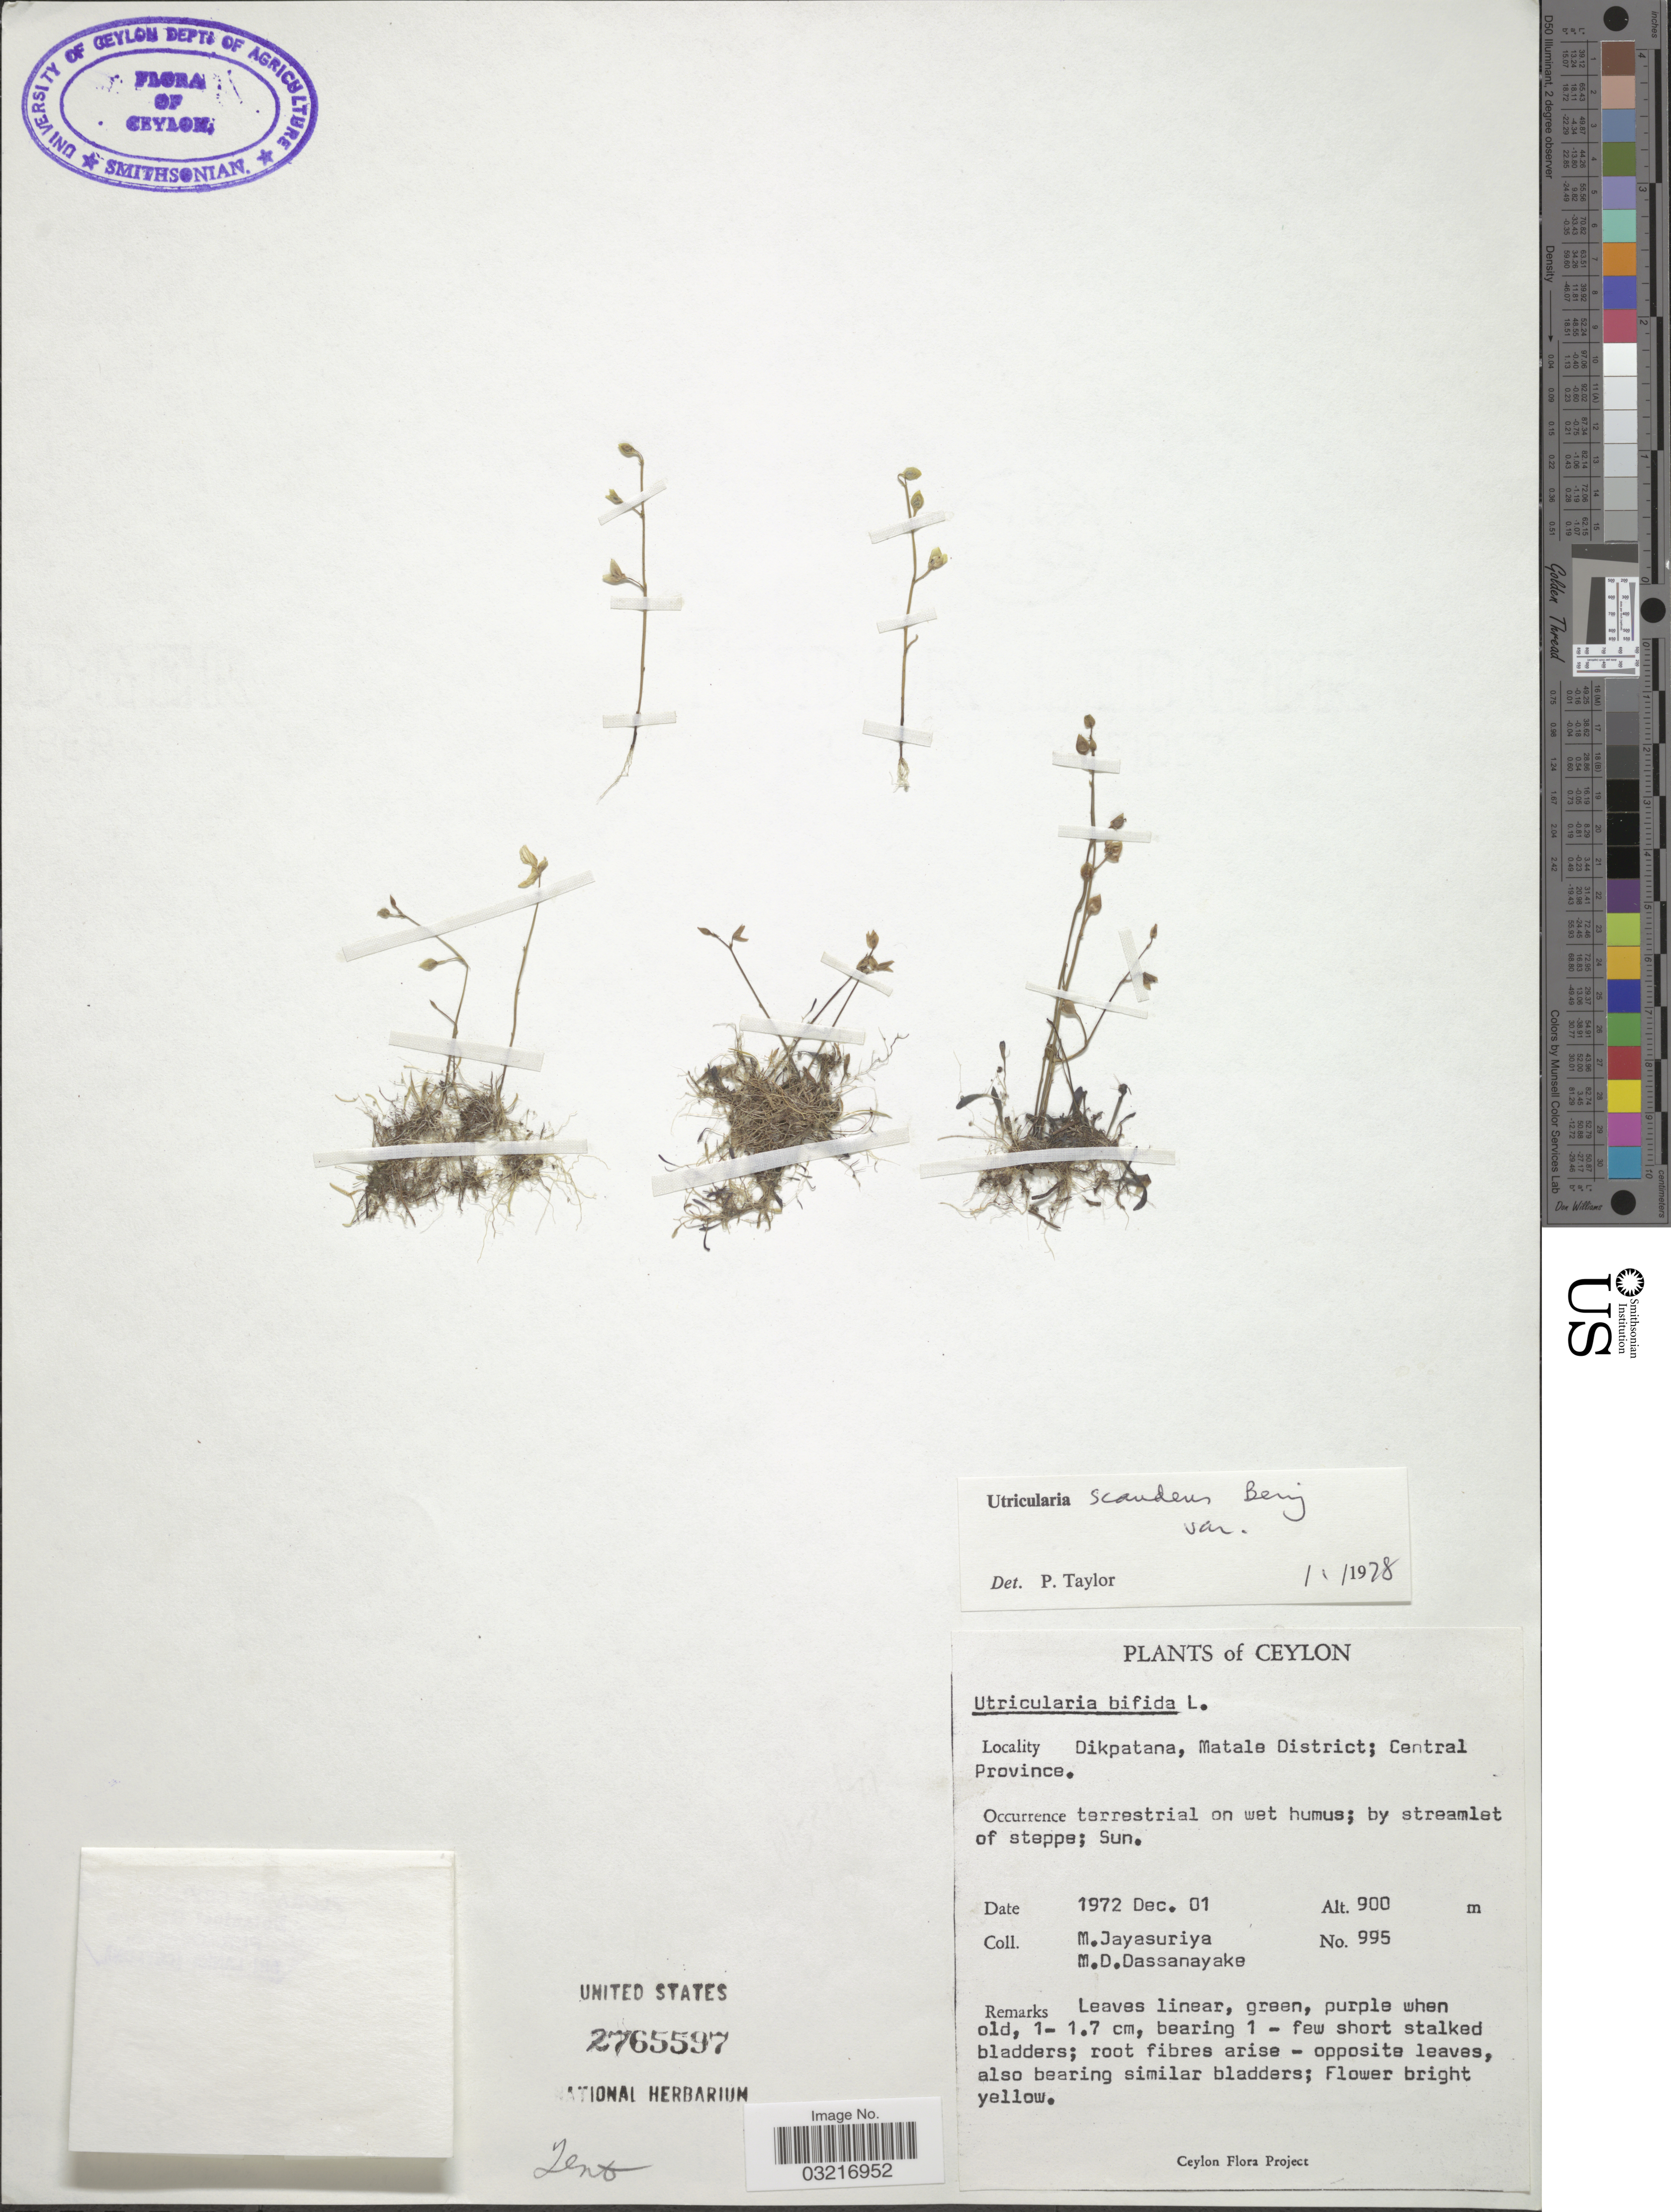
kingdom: Plantae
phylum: Tracheophyta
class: Magnoliopsida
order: Lamiales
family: Lentibulariaceae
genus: Utricularia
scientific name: Utricularia scandens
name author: Benj.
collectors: M. Jayasuriya & M. D. Dassanayake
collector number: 995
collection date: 1972-12-01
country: Sri Lanka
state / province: Central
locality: Ceylon, Dikpatana, Matale District.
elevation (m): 900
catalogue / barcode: US 2765597